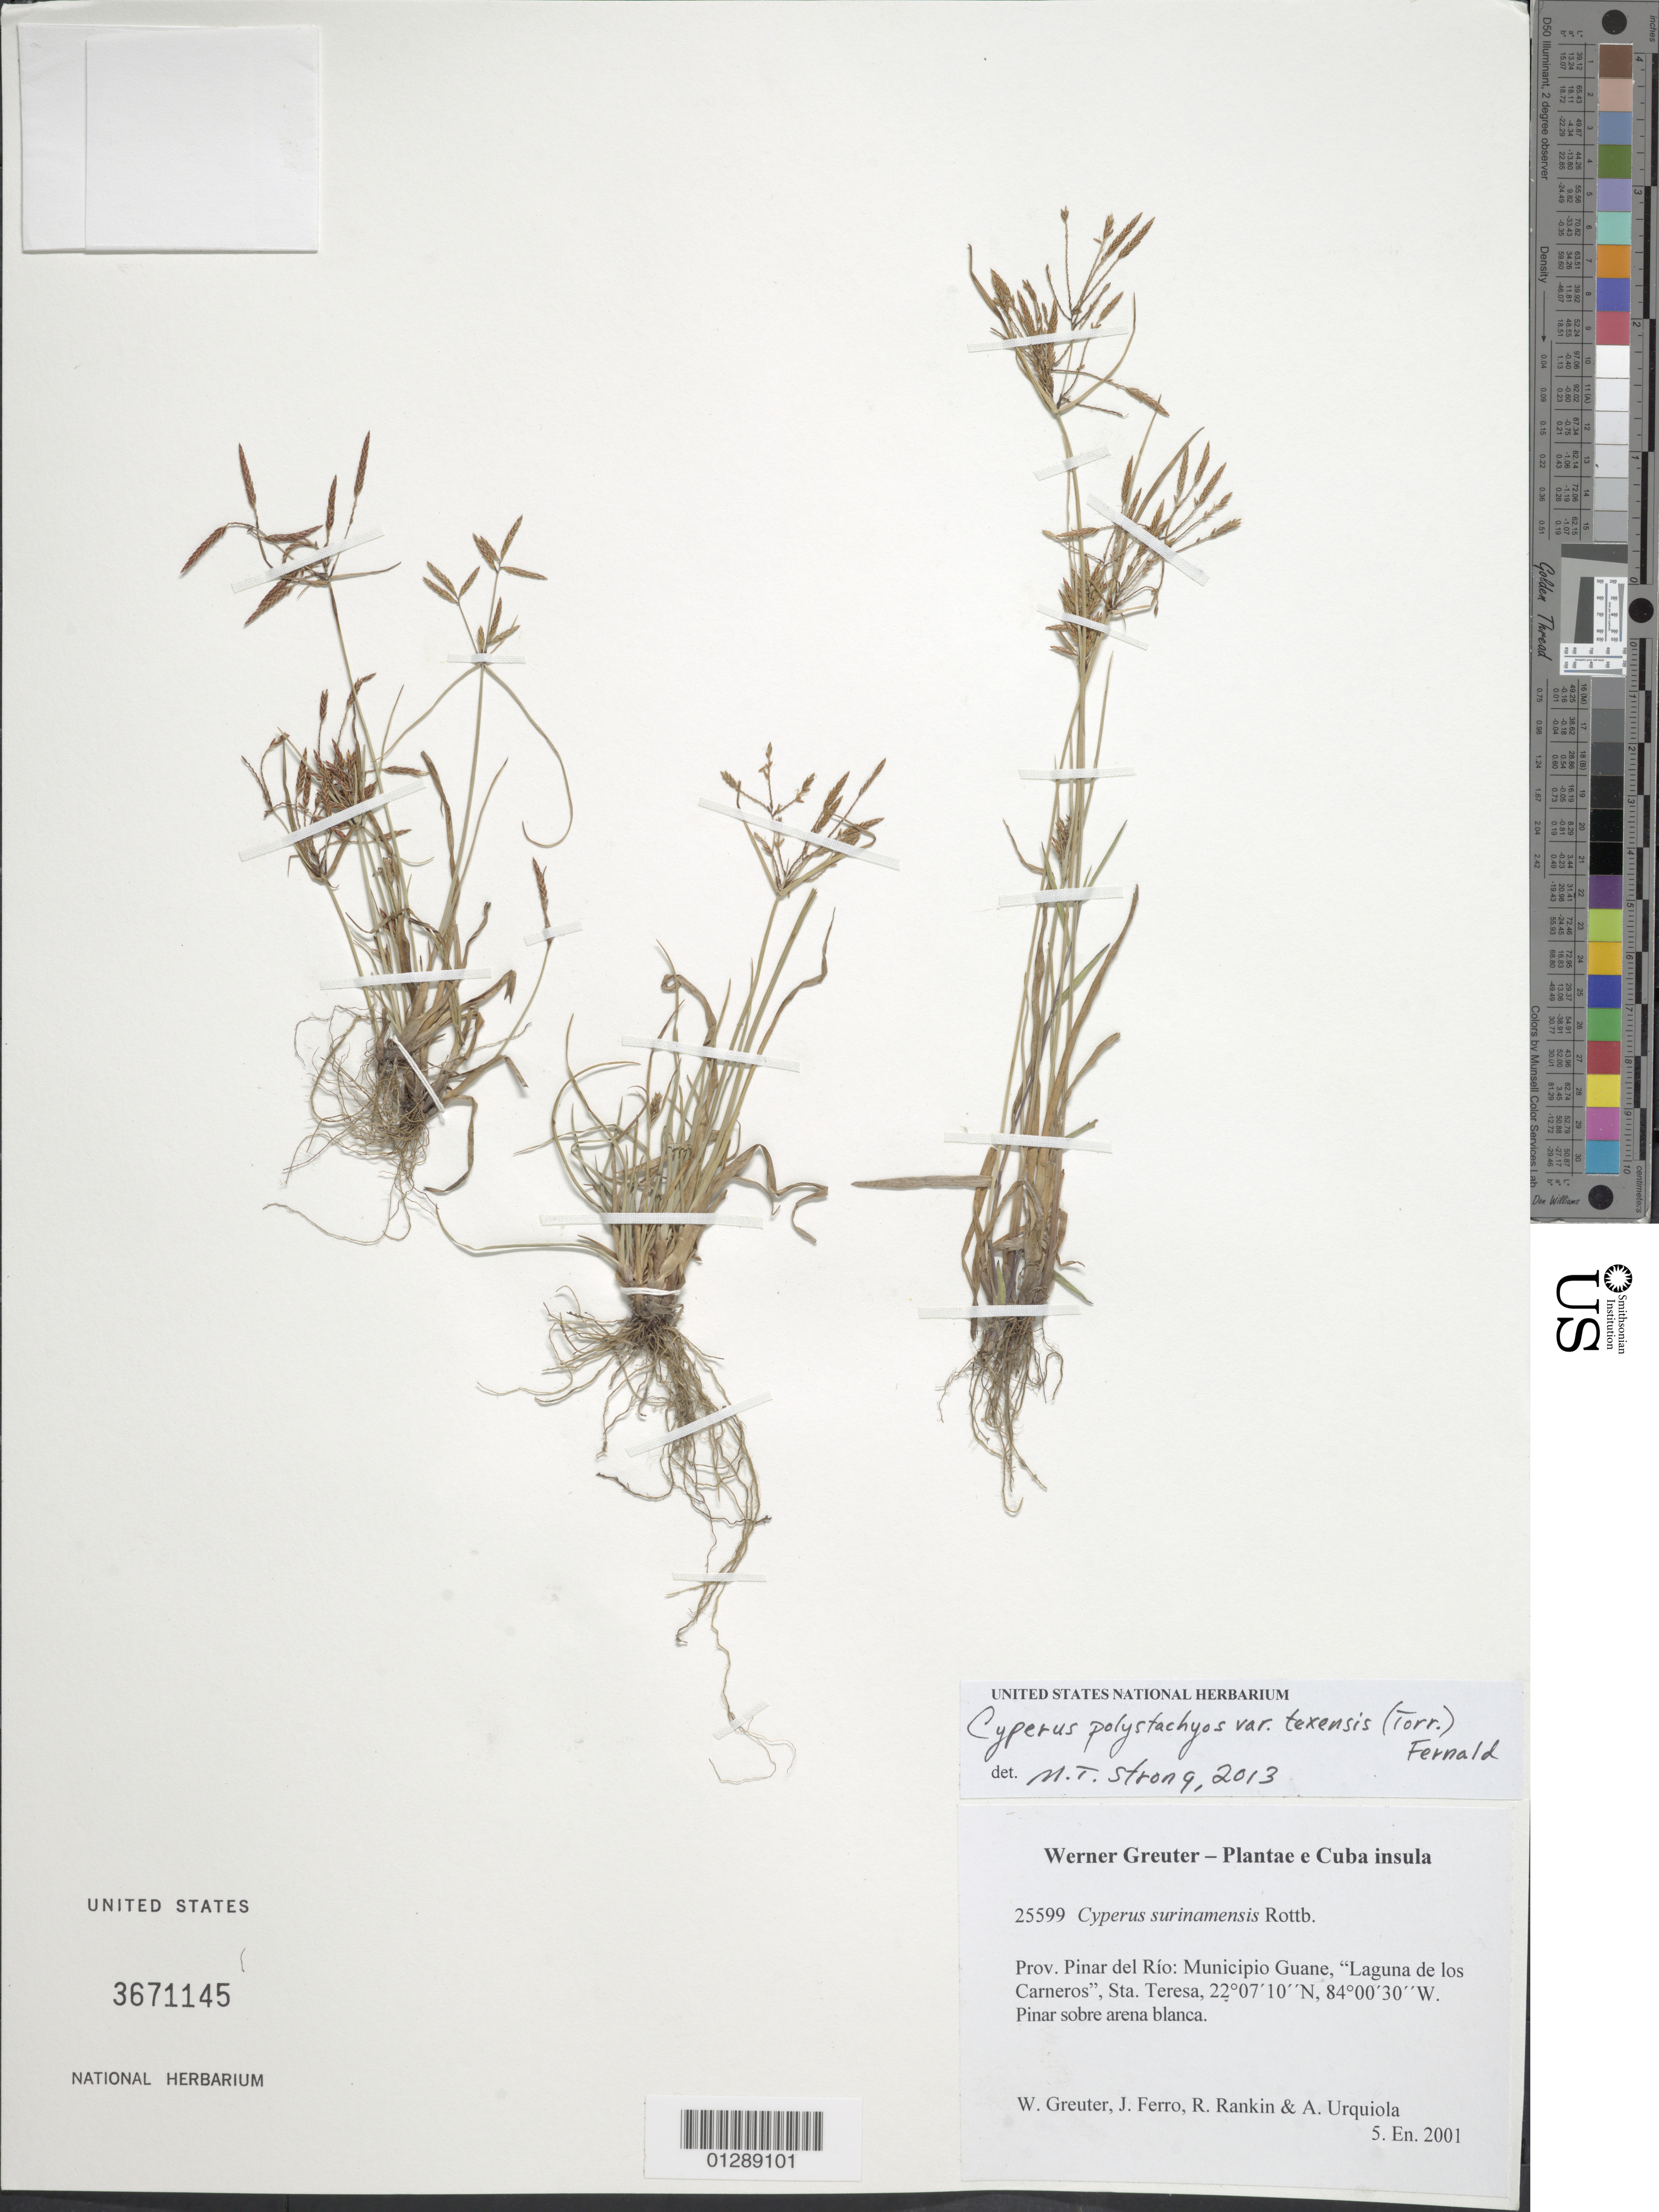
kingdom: Plantae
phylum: Tracheophyta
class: Liliopsida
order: Poales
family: Cyperaceae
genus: Cyperus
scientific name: Cyperus polystachyos var. texensis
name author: (Torr.) Fernald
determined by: Strong, M. T., (US), Smithsonian Institution - National Museum of Natural History (UNITED STATES)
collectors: W. R. Greuter, J. Ferro, R. Rankin Rodriguez & A. Urquiola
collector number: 25599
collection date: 2001-01-05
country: Cuba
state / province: Pinar del Rio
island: Cuba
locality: Municipio Guane, "Laguna de los Carneros", Sta. Teresa.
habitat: Pinar sobre arena blanca, en el margen de la carretera.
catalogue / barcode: US 3671145